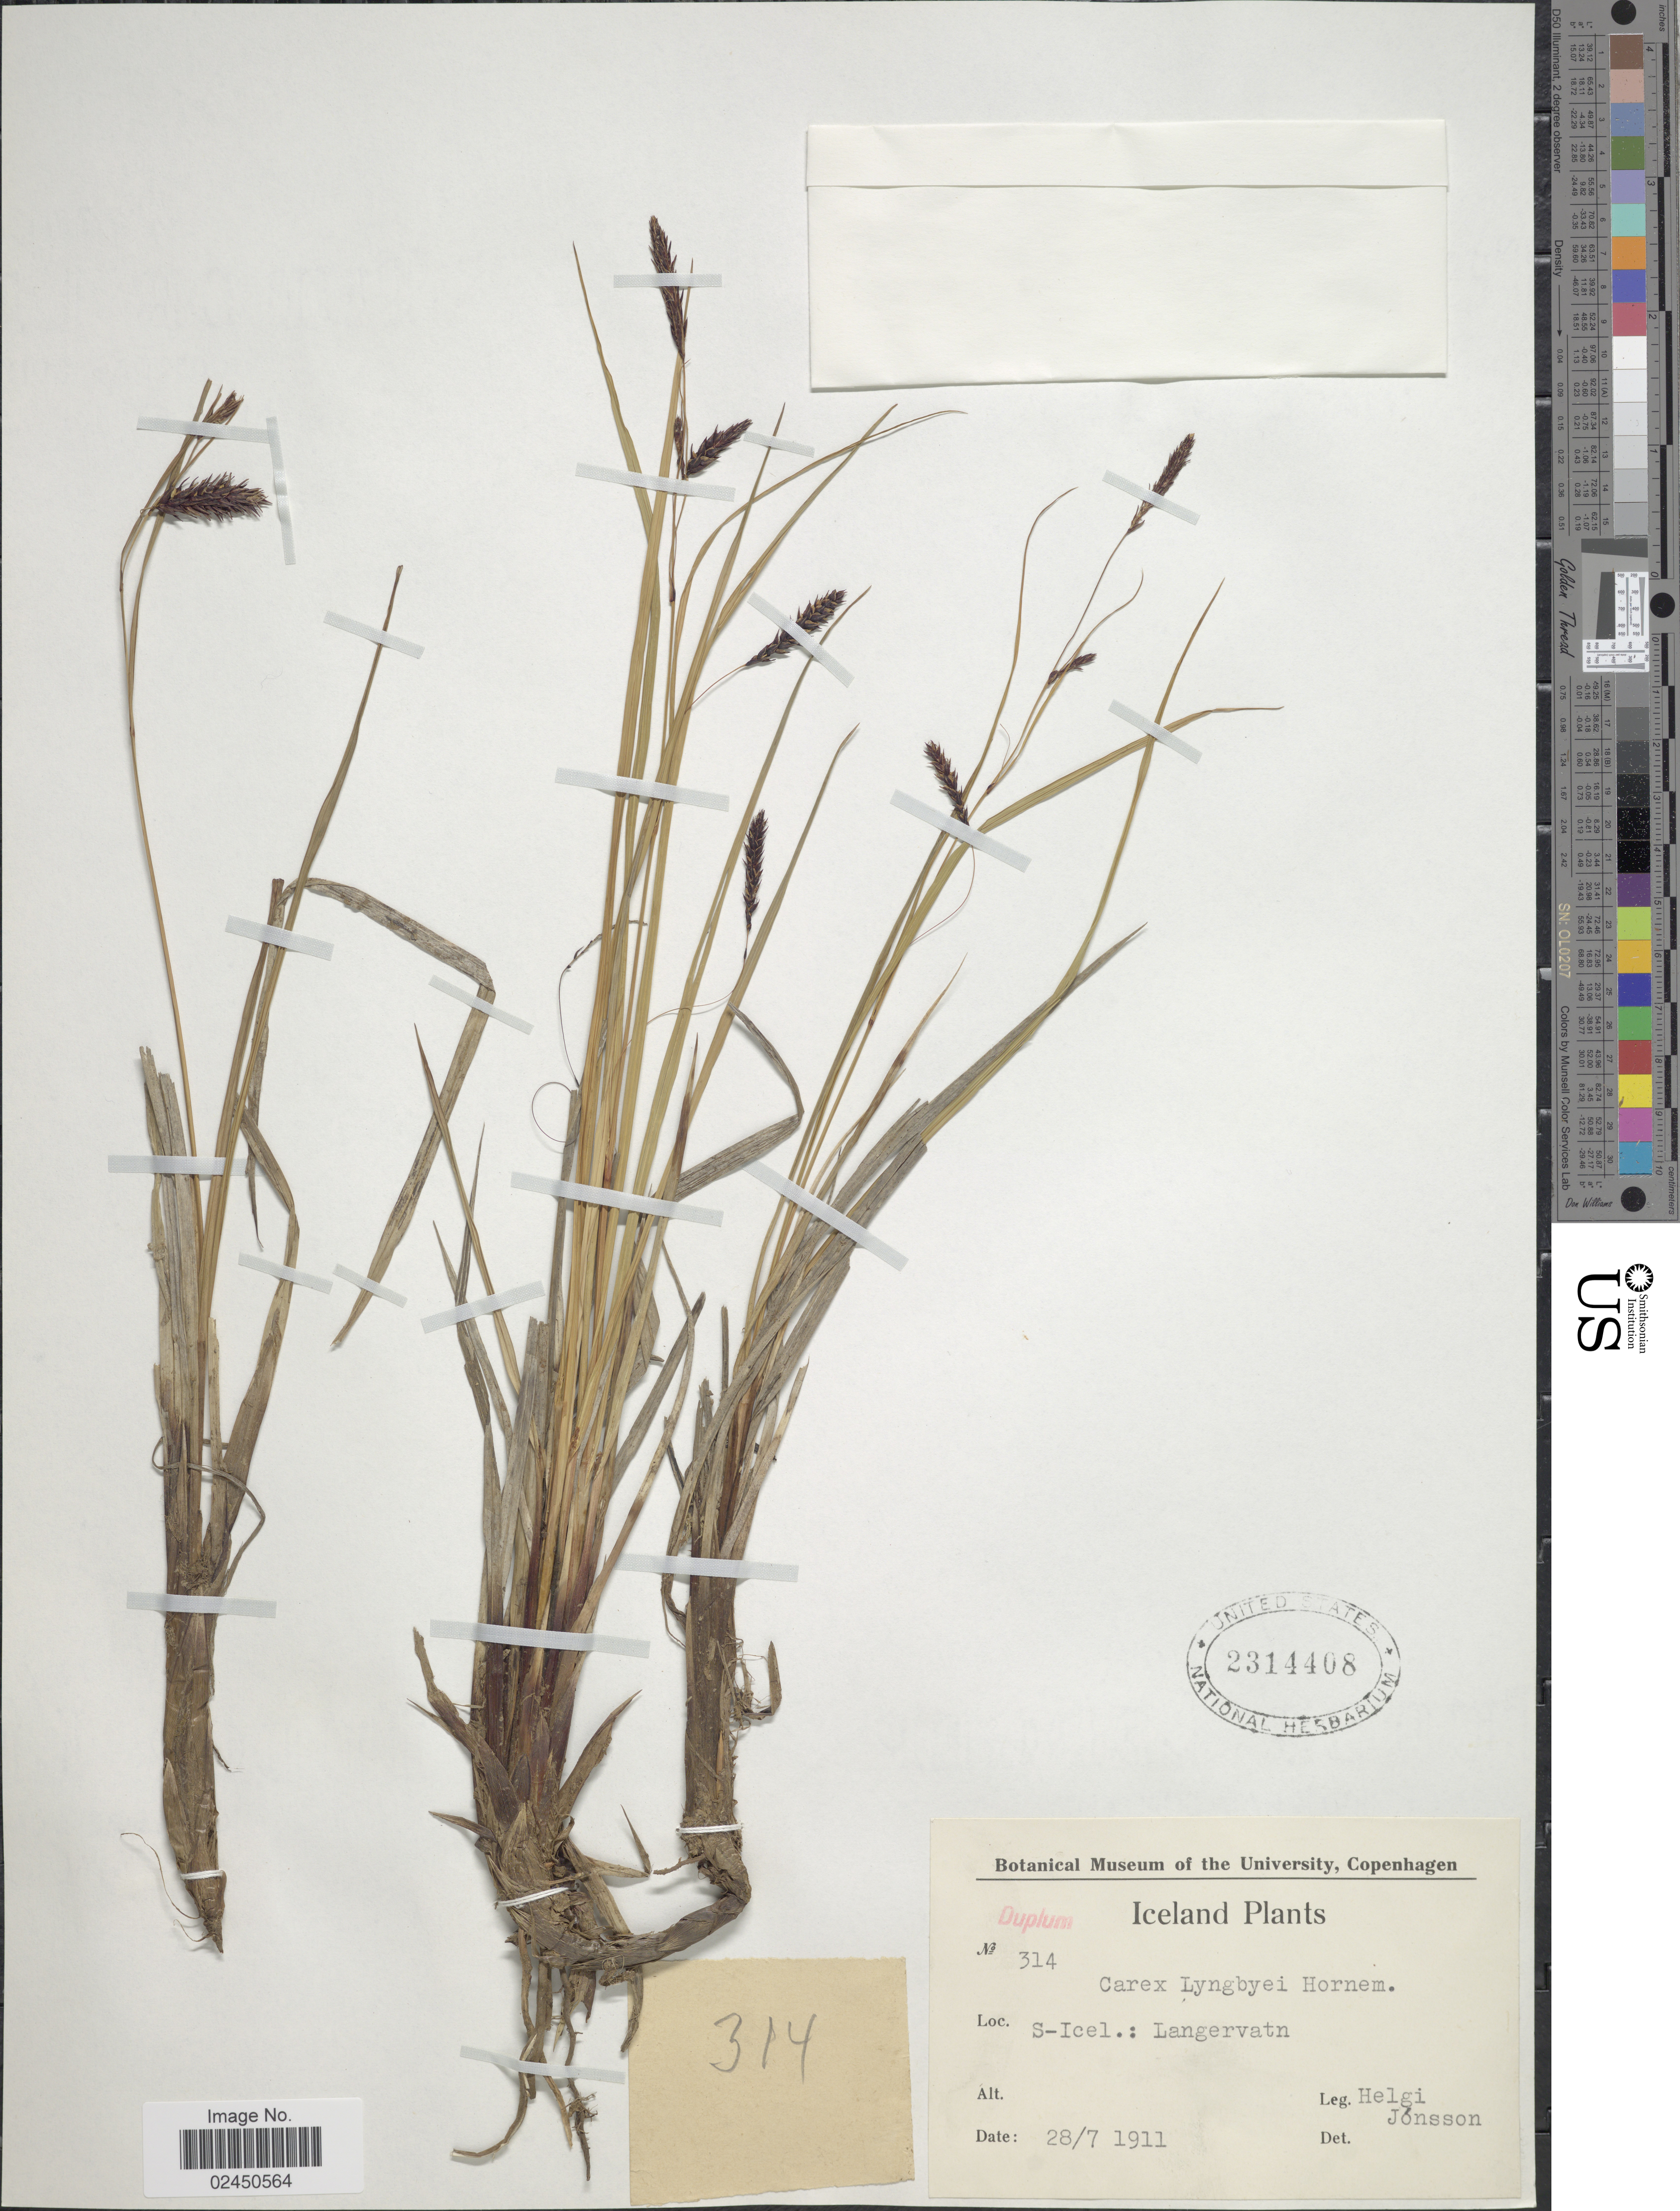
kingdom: Plantae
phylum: Tracheophyta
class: Liliopsida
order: Poales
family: Cyperaceae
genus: Carex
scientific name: Carex lyngbyei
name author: Hornem.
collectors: H. Jónsson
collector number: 314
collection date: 1911-07-28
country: Iceland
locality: S-Icel.: Langervatn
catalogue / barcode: US 2314408